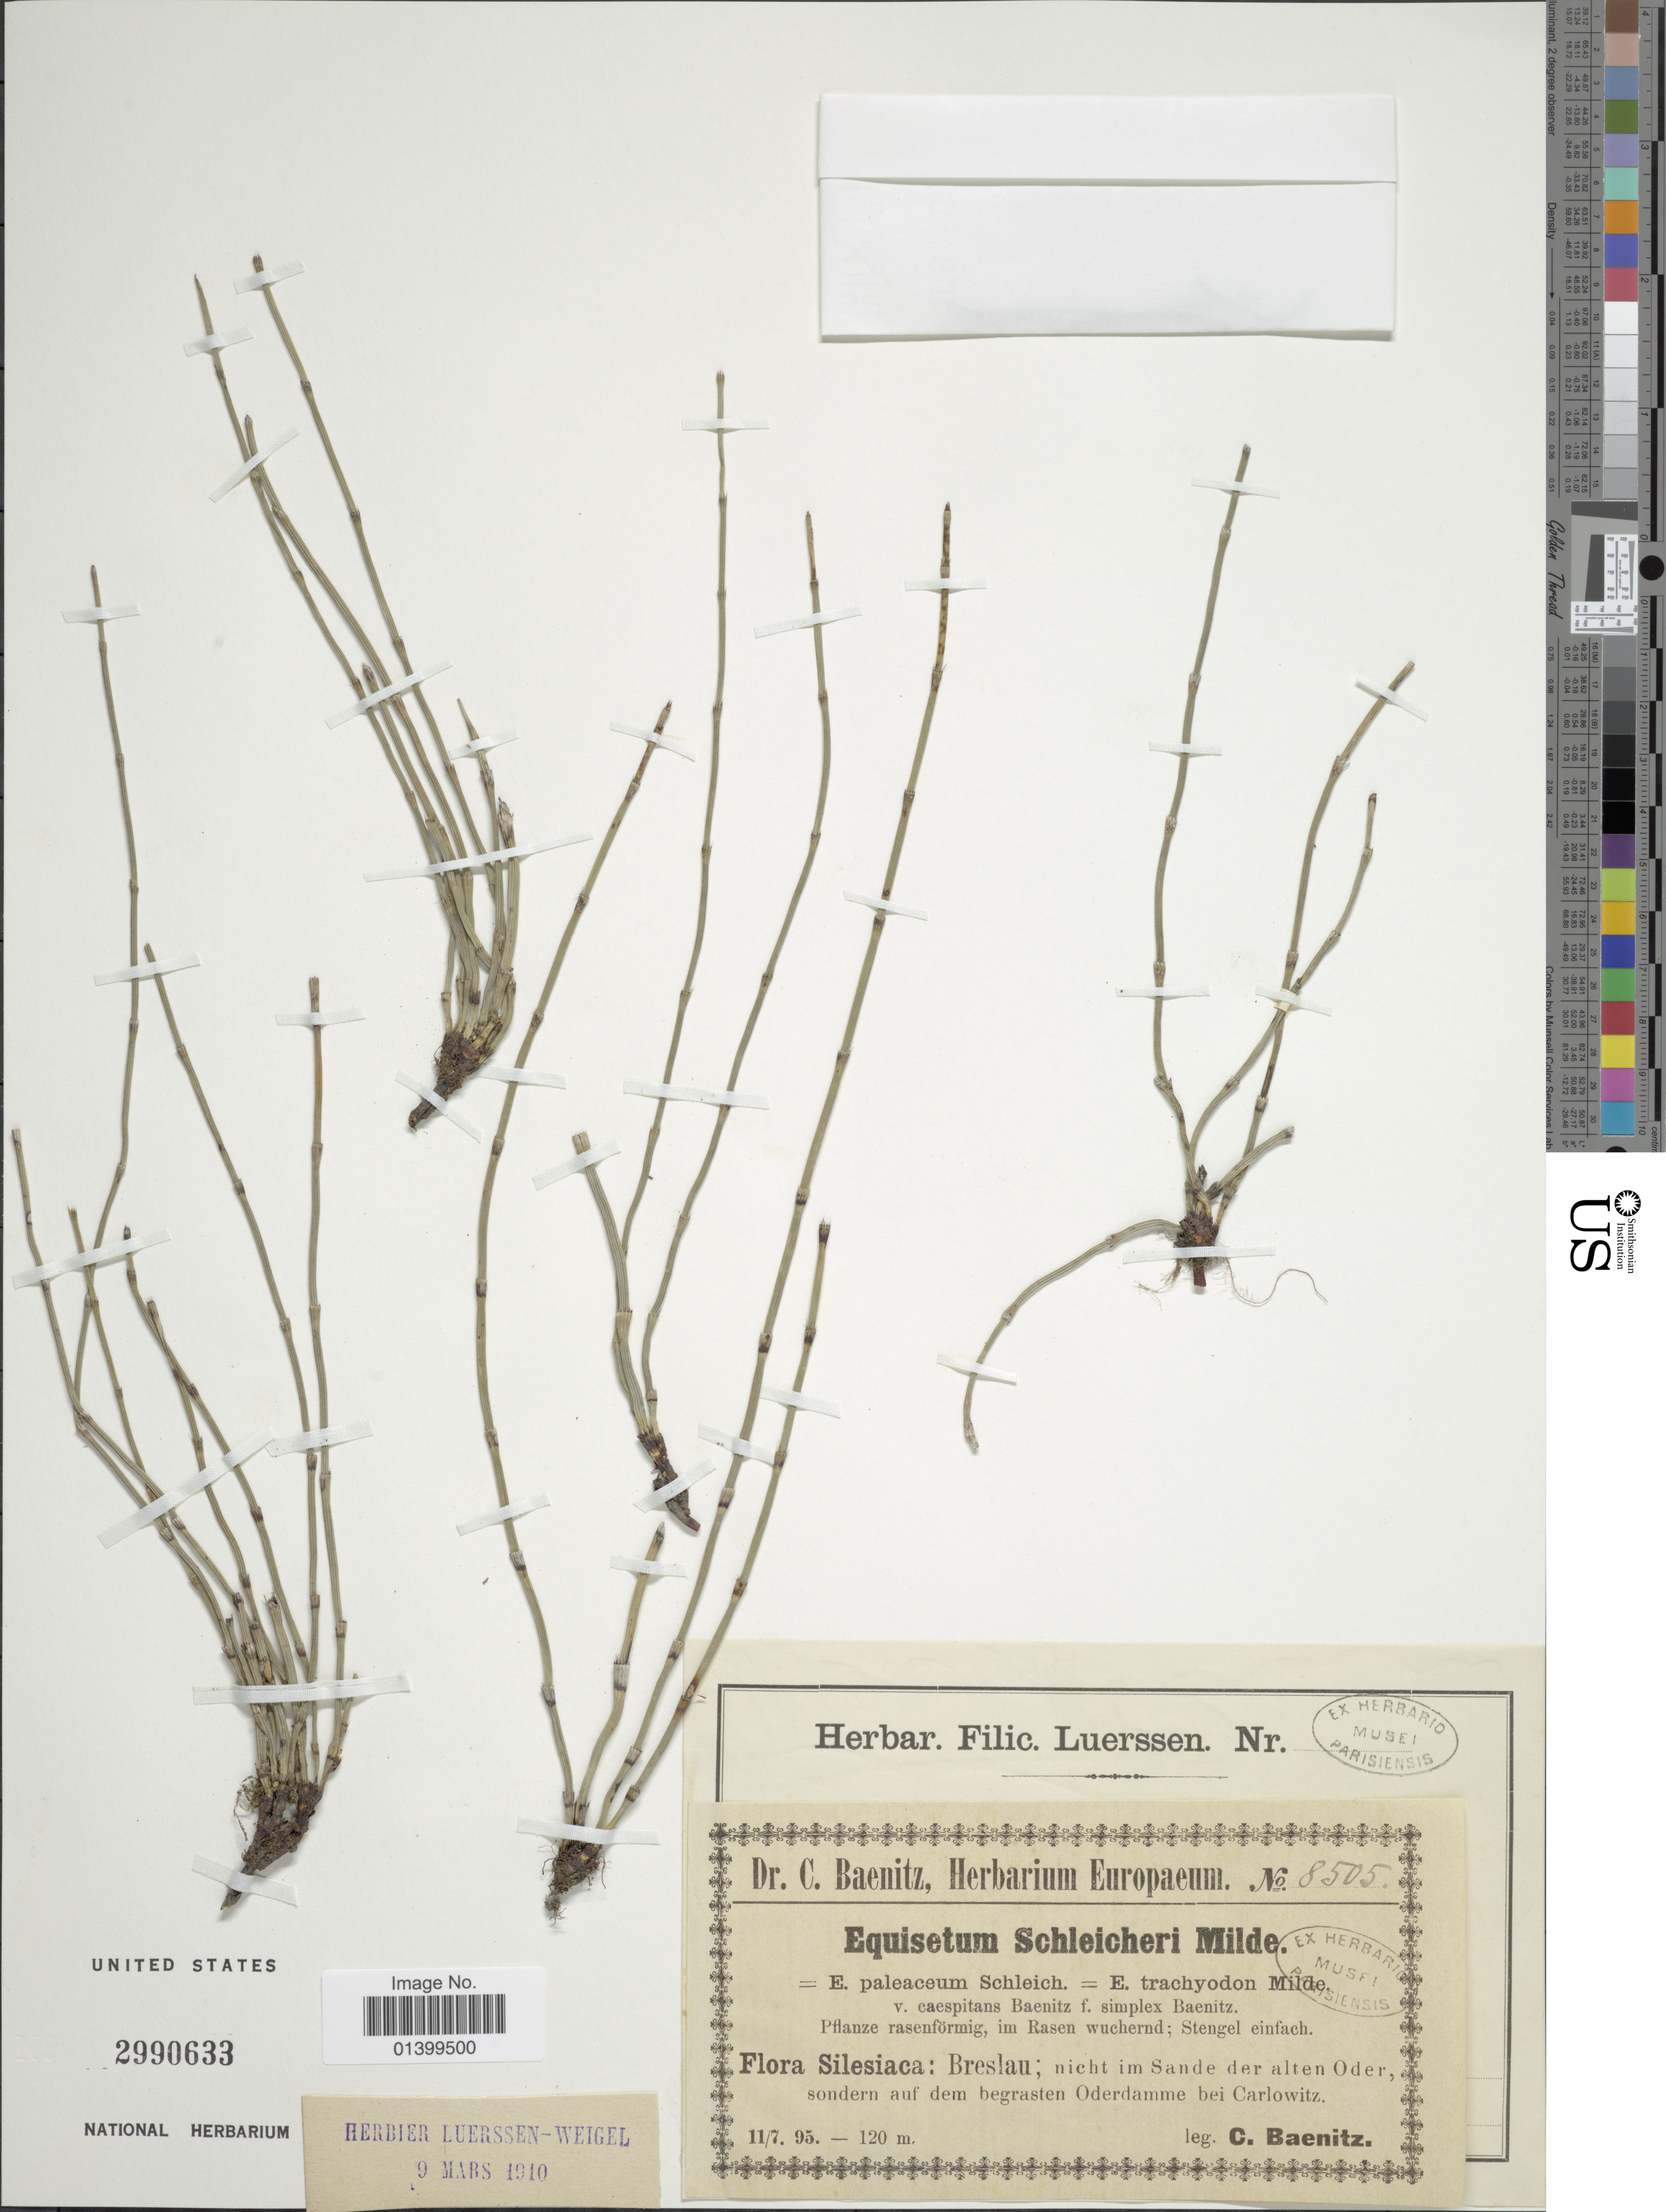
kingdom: Plantae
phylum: Tracheophyta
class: Polypodiopsida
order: Equisetales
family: Equisetaceae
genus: Equisetum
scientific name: Equisetum x trachyodon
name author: A. Braun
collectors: C. G. Baenitz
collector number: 8505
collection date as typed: Transcribed d/m/y: 11/7/95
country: Poland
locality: Flora silesiaca: Breslau; nicht im Sande der alten Oder, sondern auf dem begrasten Oderdamme bei Carlowitz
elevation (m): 120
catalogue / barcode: US 2990633